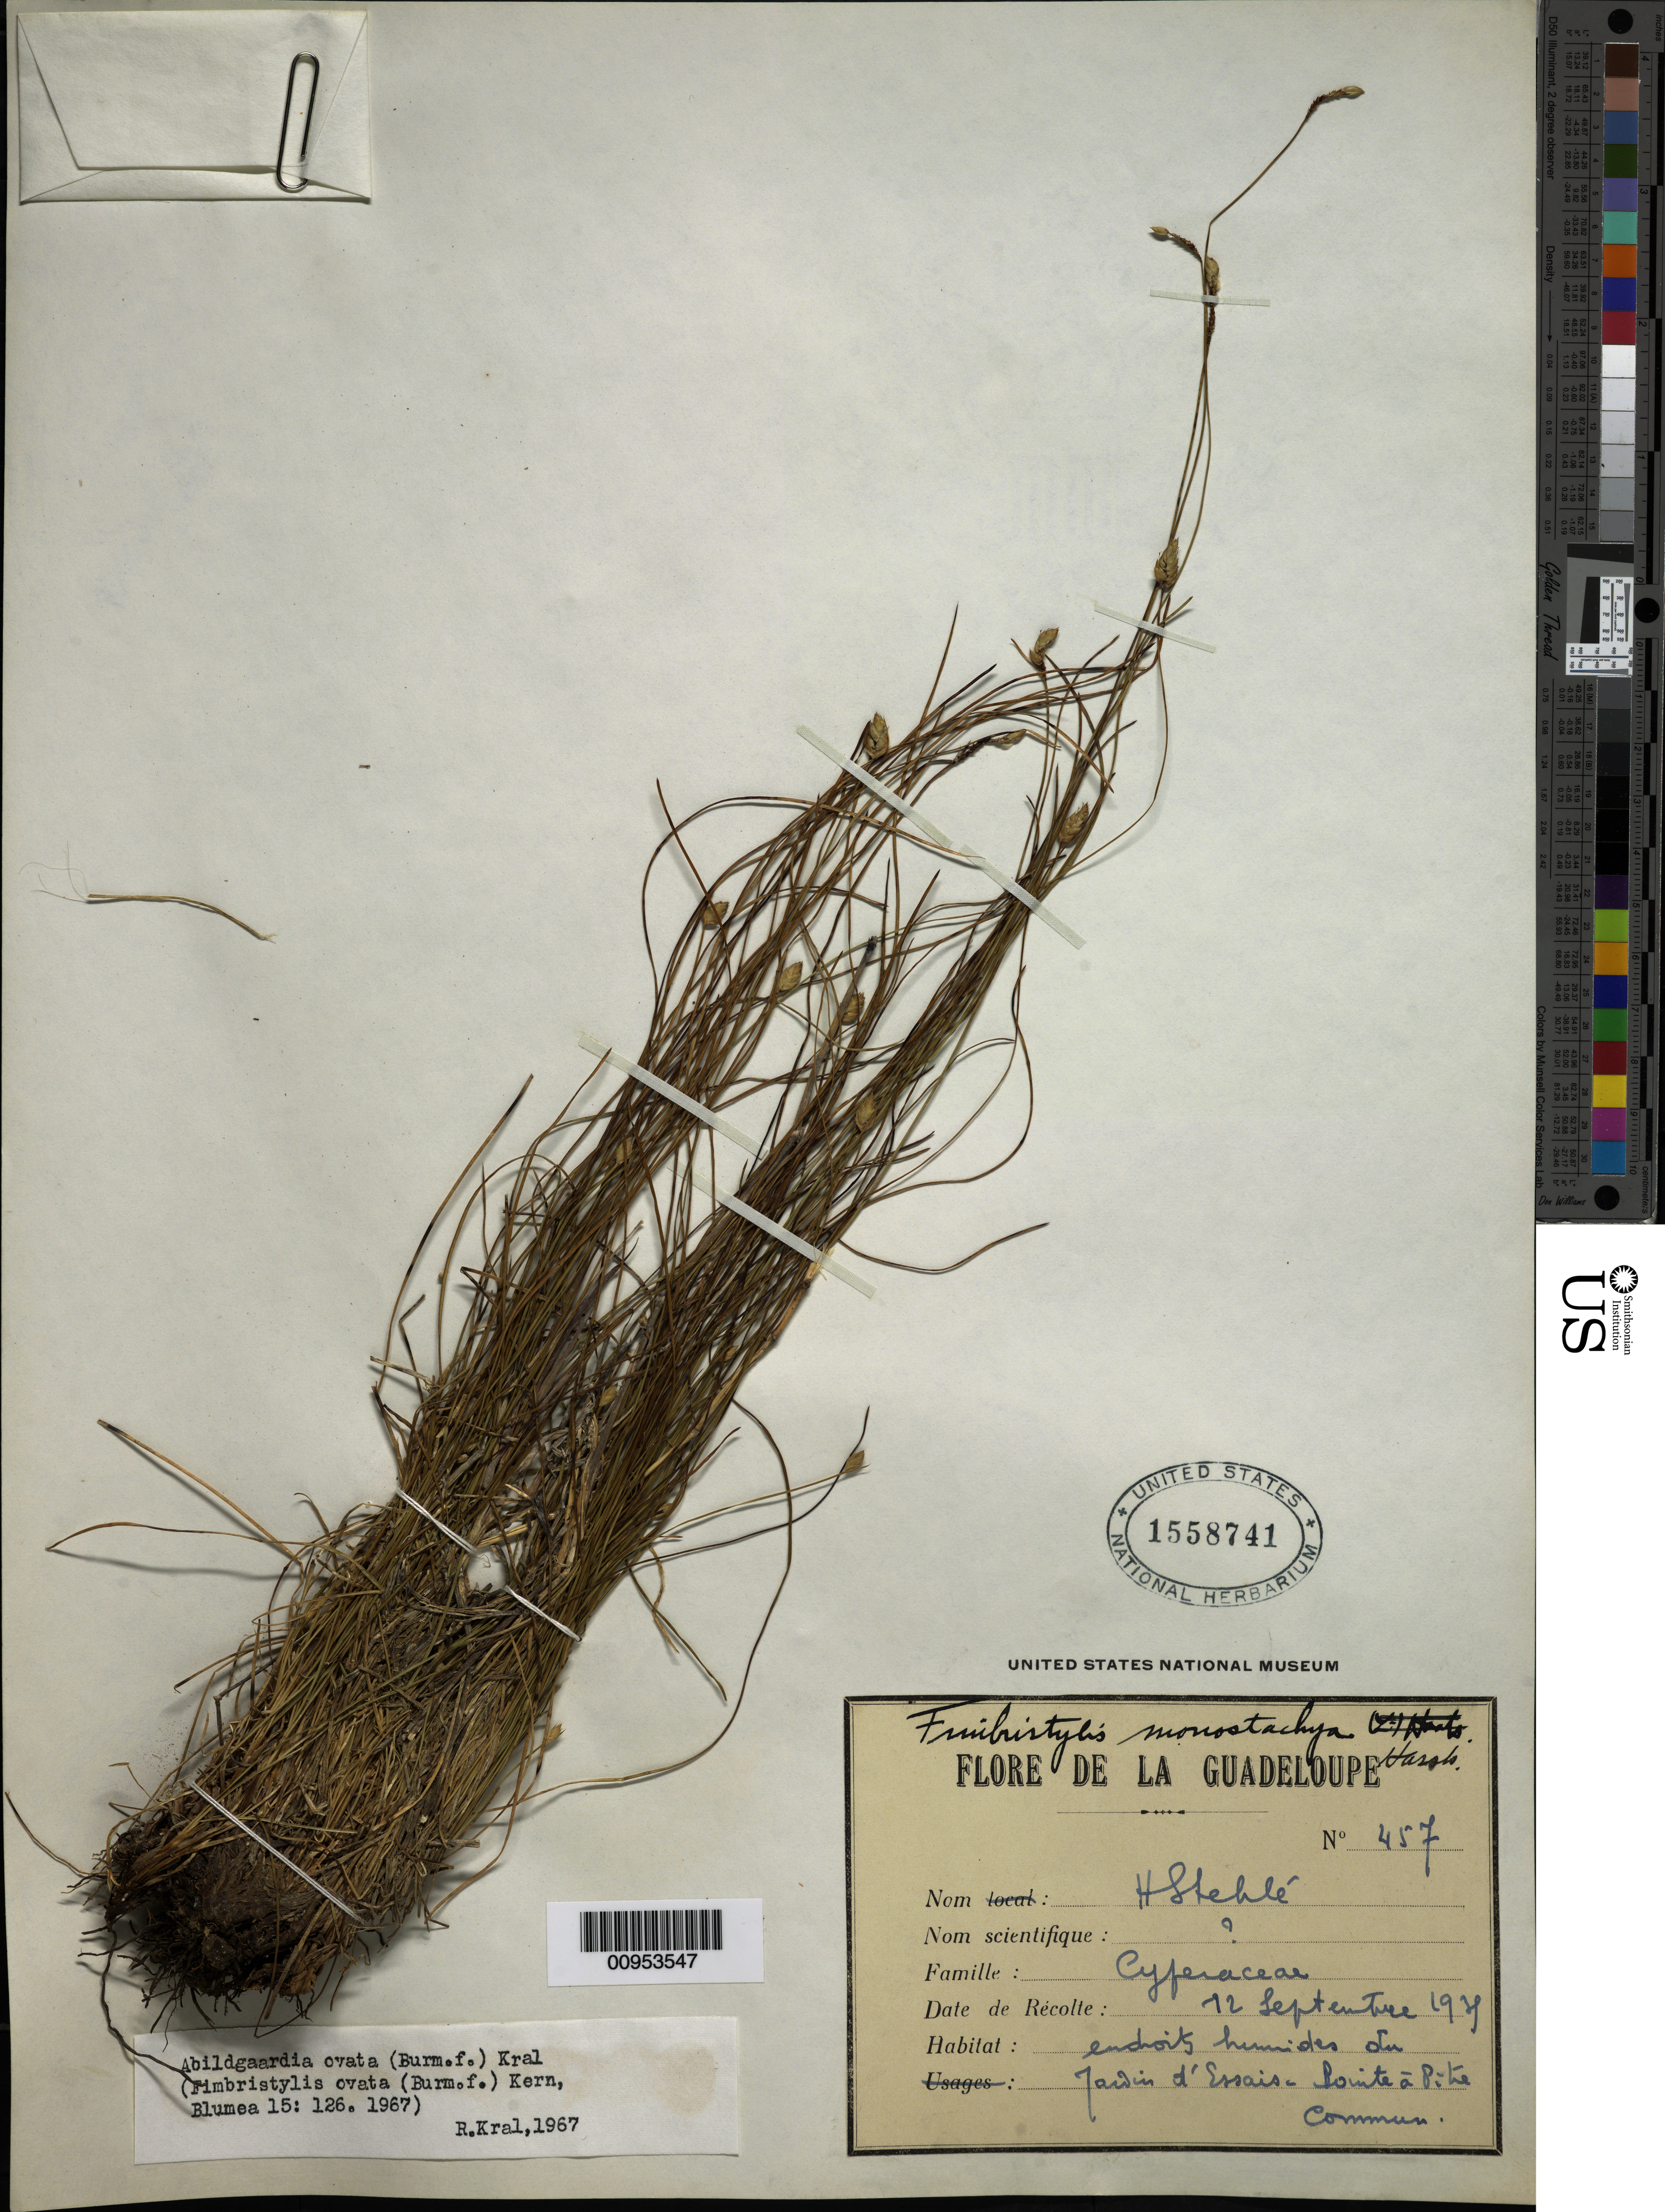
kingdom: Plantae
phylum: Tracheophyta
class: Liliopsida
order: Poales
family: Cyperaceae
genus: Abildgaardia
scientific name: Abildgaardia ovata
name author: (Burm. f.) Kral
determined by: Kral, Robert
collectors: H. Stehlé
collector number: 457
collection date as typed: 12 Sep 1935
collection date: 1935-09-12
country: Guadeloupe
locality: Jardin d'Essais, Pointe à Pitre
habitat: Endroits humides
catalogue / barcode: US 1558741